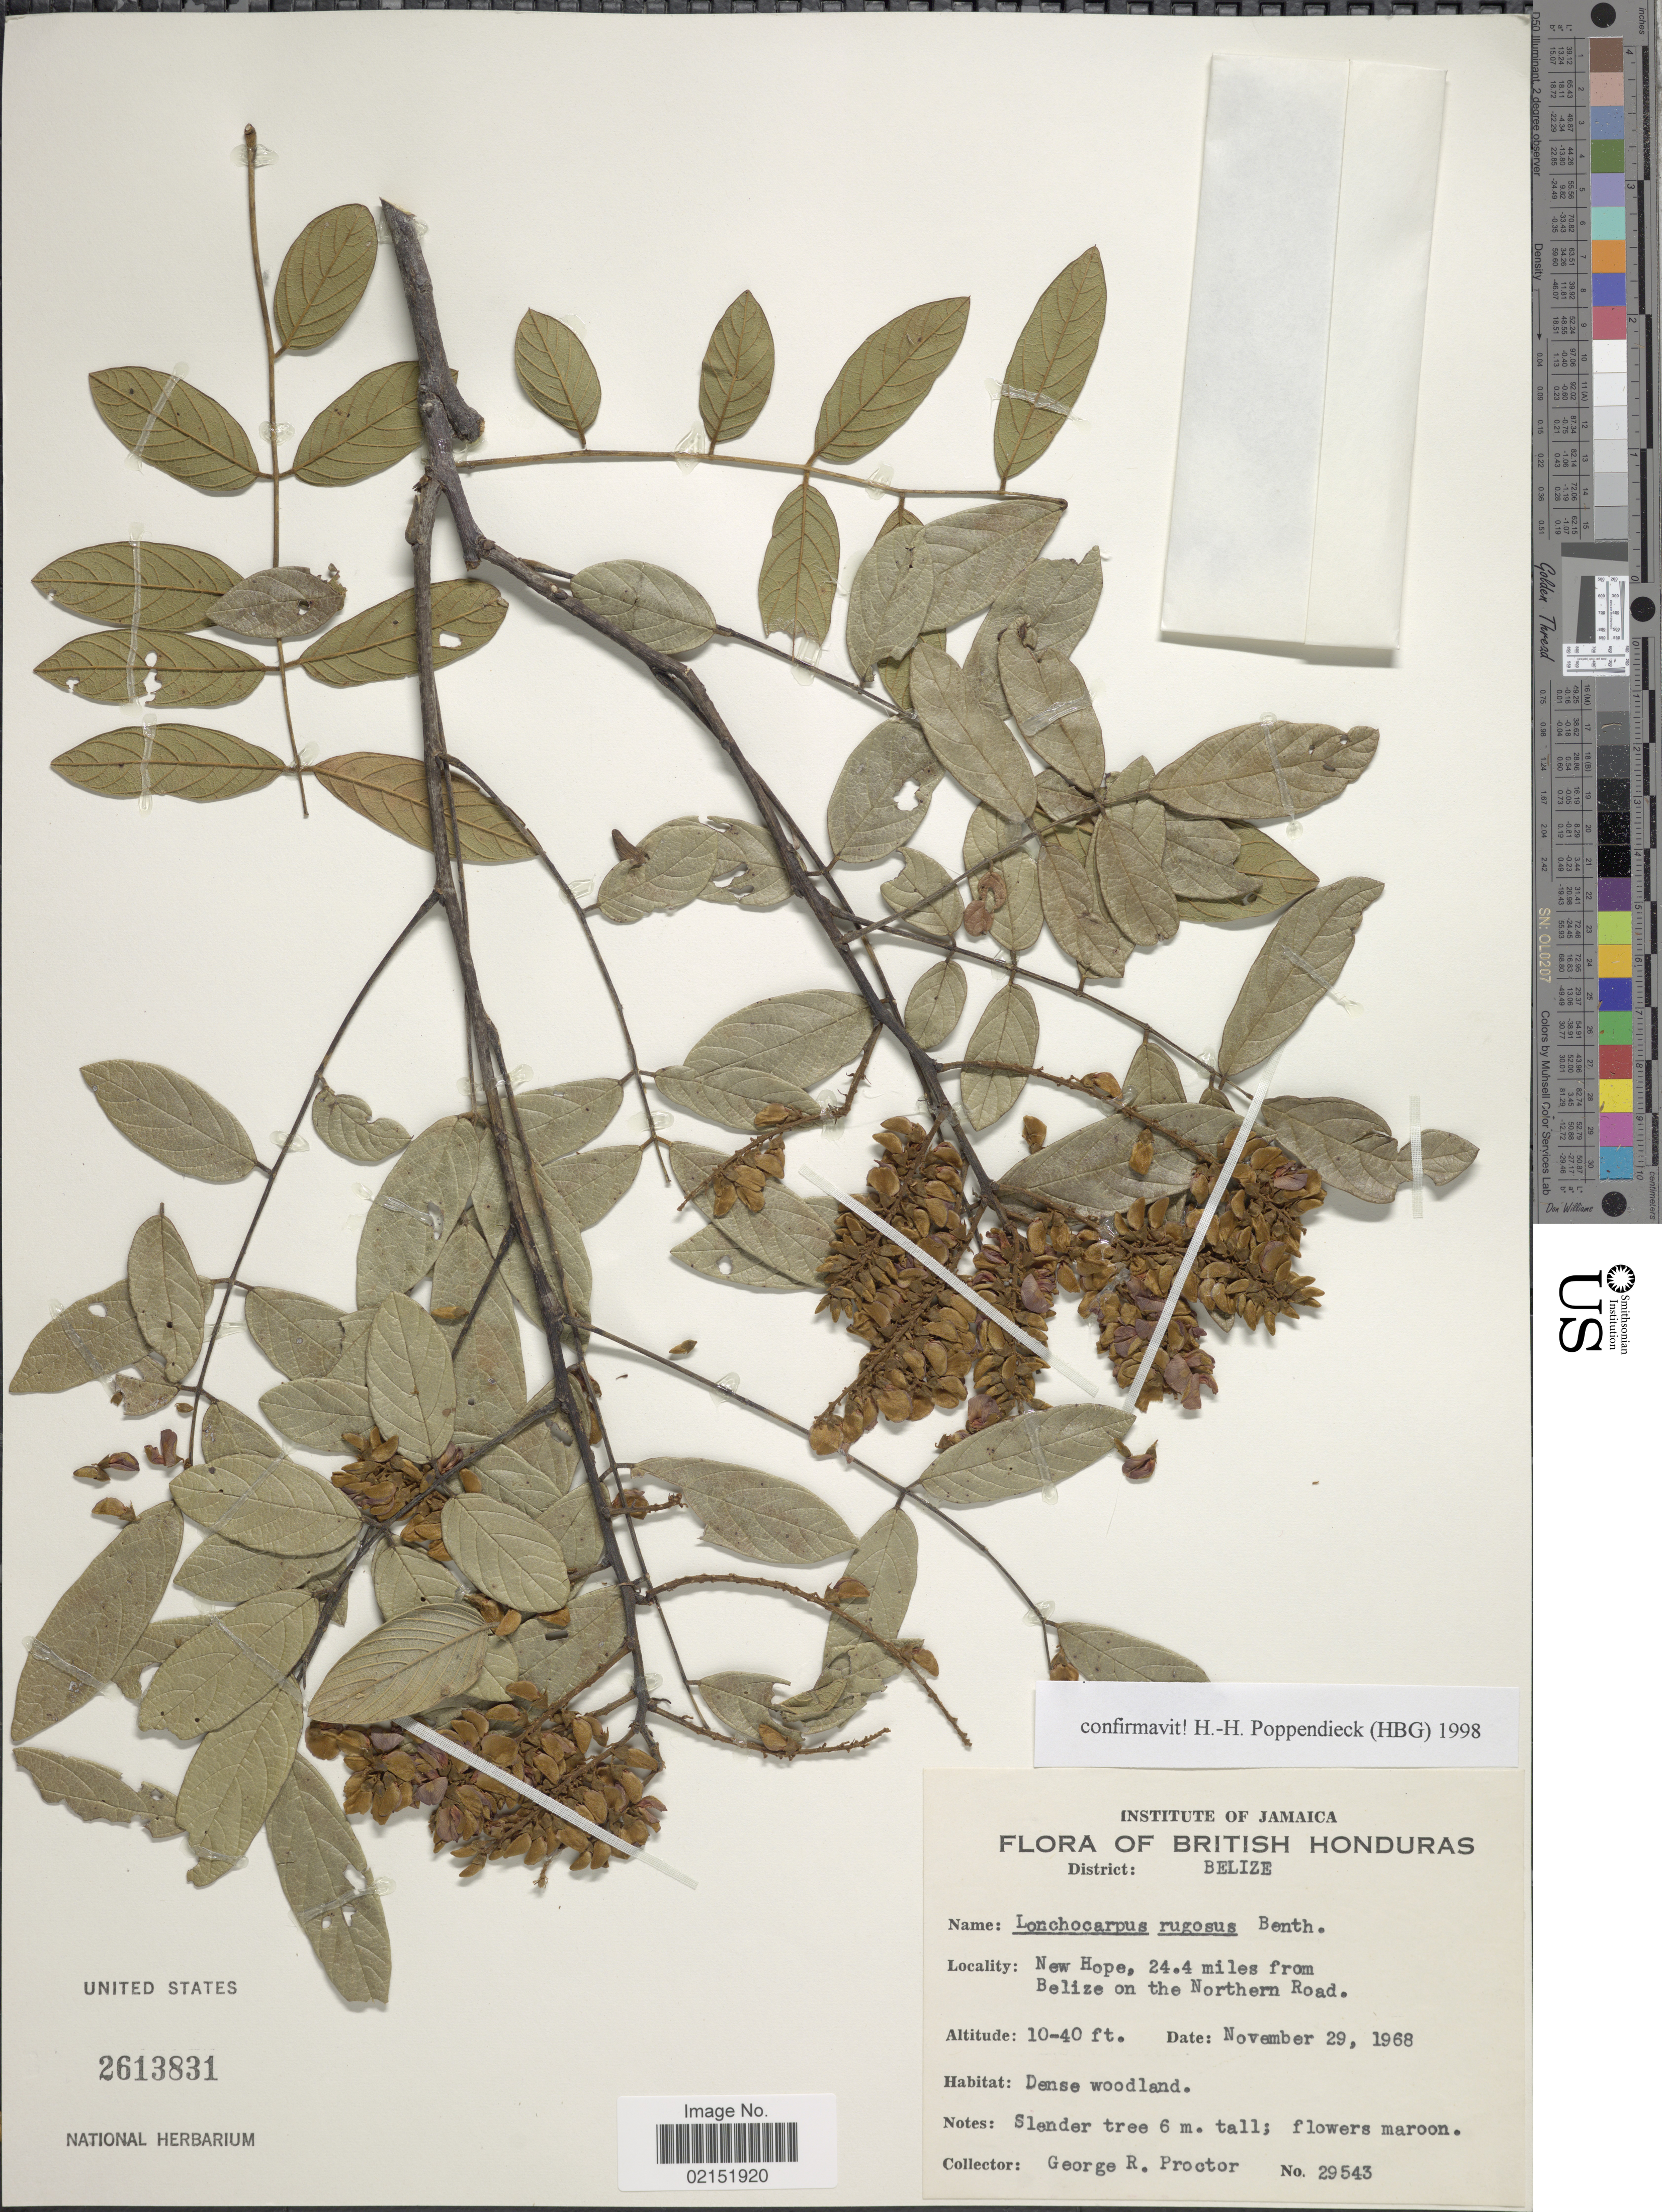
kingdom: Plantae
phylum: Tracheophyta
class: Magnoliopsida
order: Fabales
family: Fabaceae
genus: Lonchocarpus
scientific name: Lonchocarpus rugosus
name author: Benth.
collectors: G. R. Proctor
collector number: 29543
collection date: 1968-11-29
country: Belize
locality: British Honduras, District: Belize, New Hope, 24.4 miles from Belize on the Northern Road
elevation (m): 3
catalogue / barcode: US 2613831